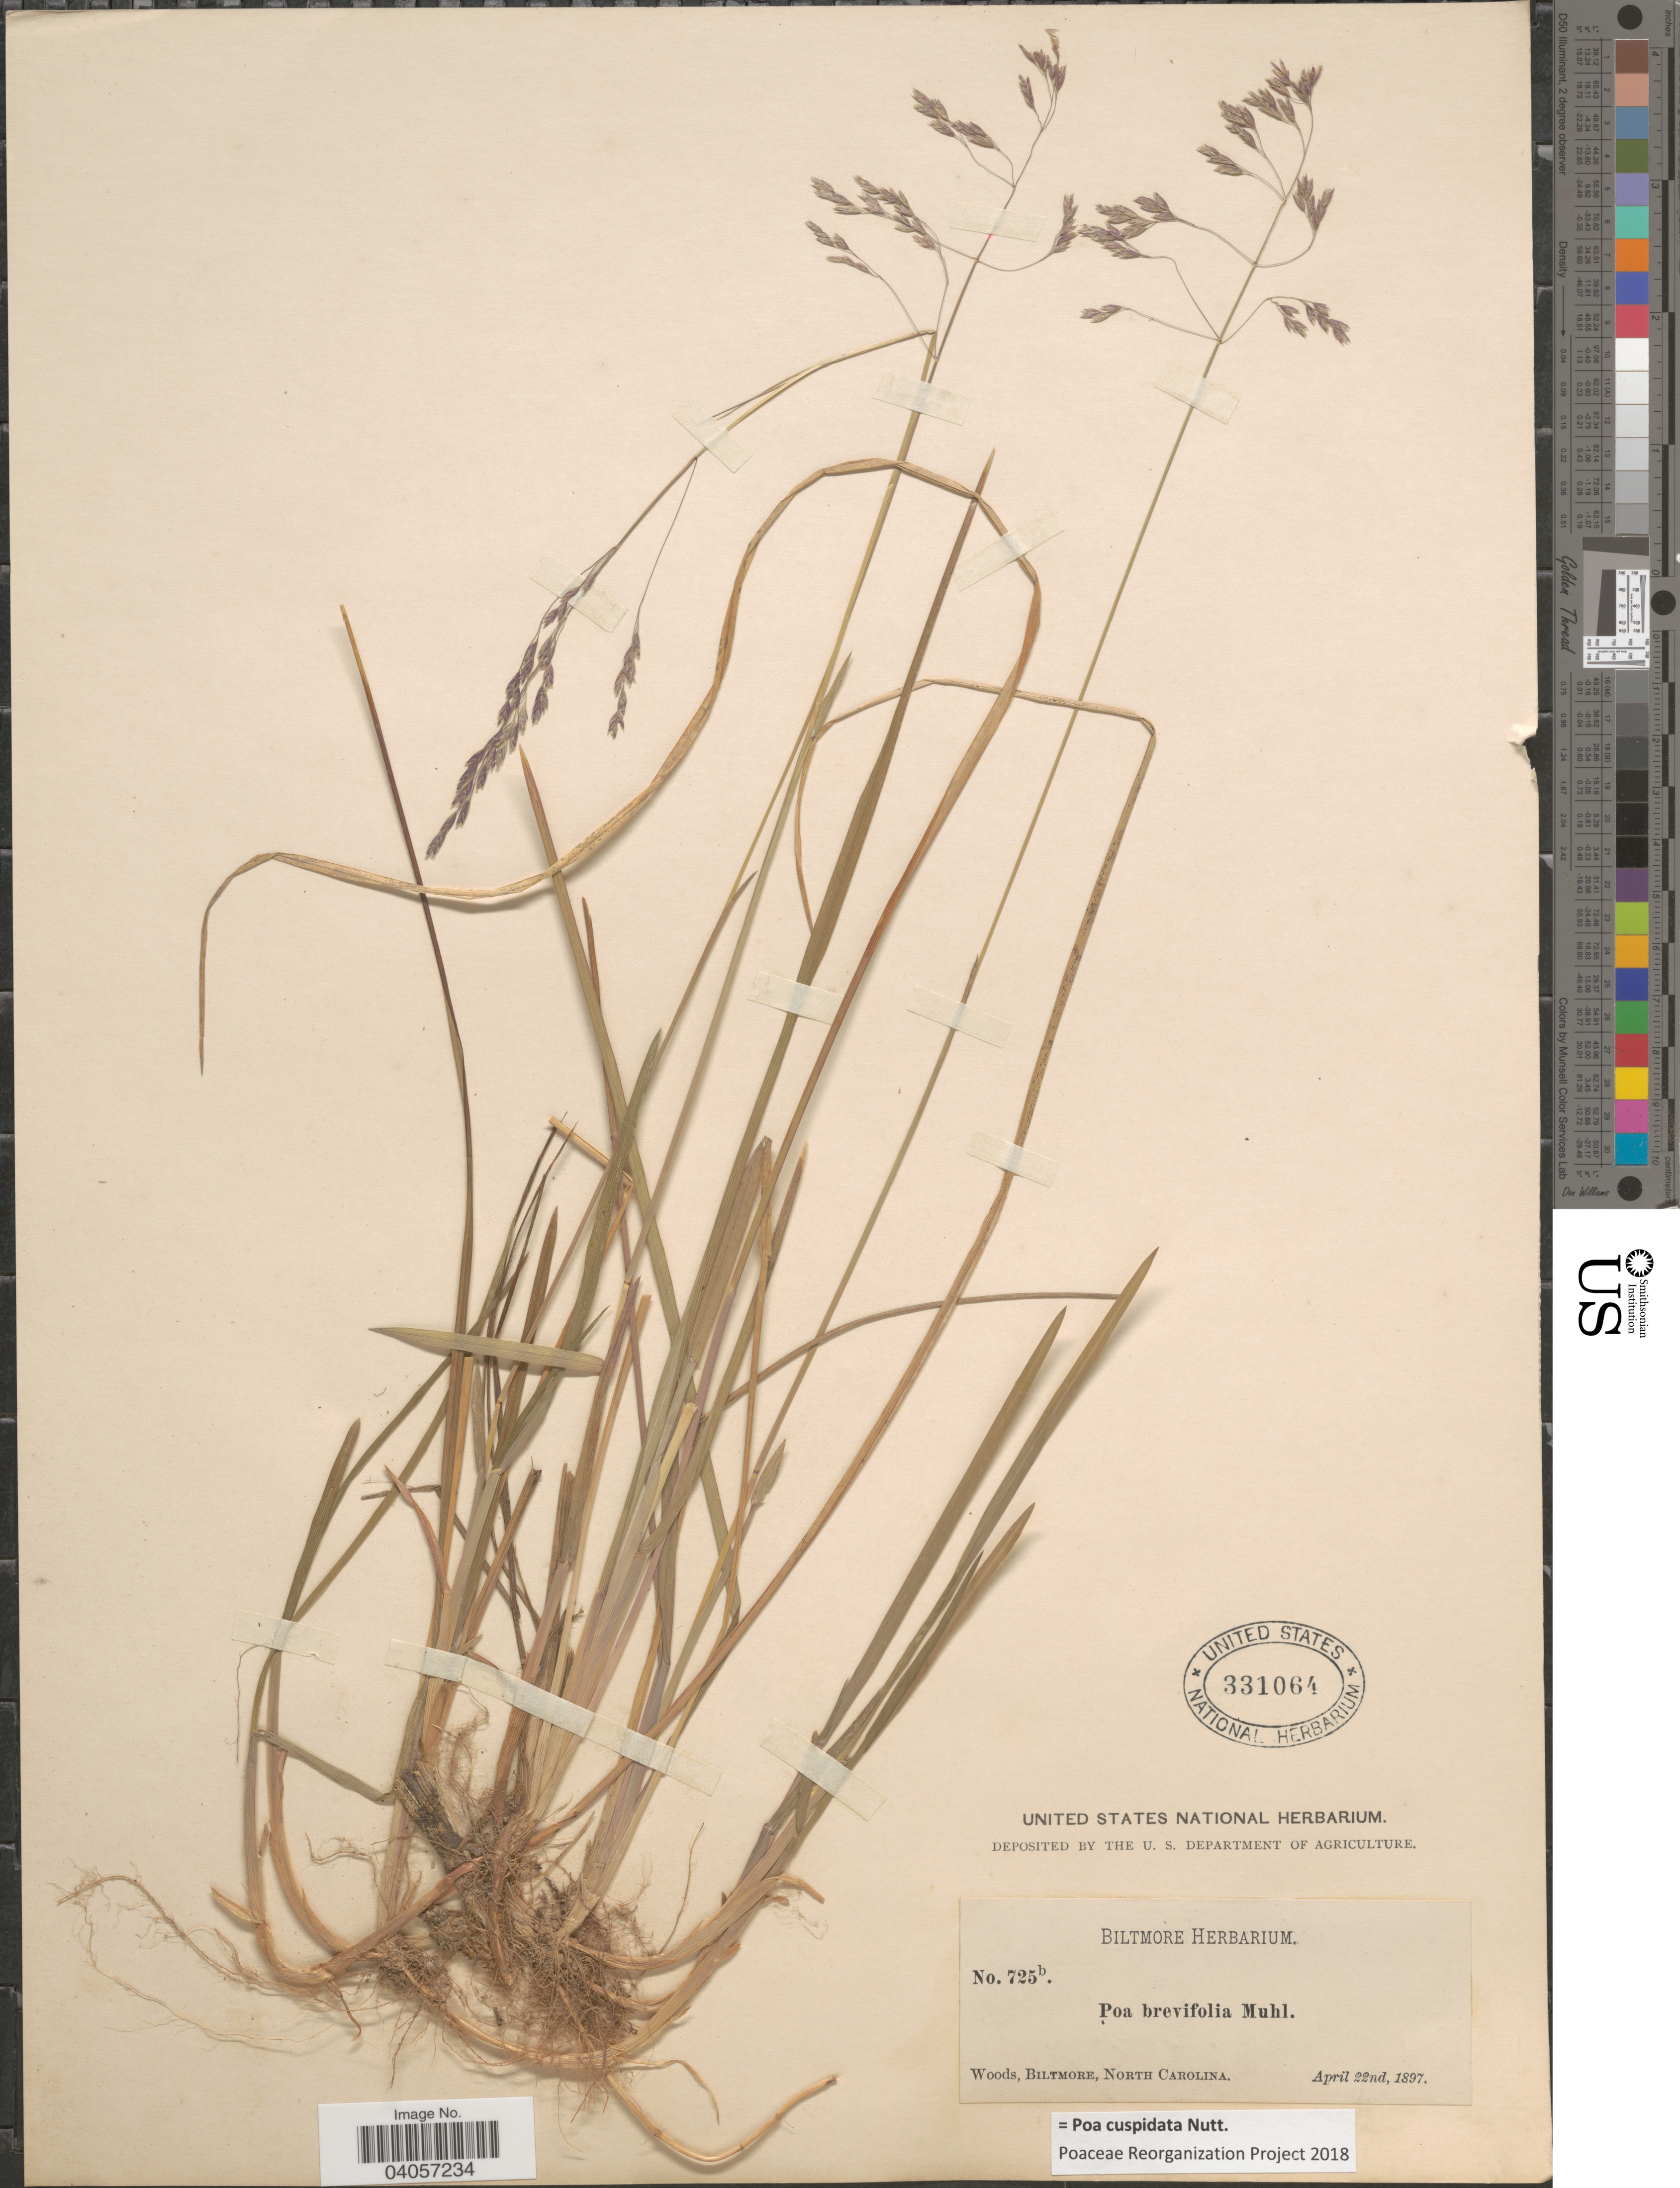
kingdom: Plantae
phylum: Tracheophyta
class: Liliopsida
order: Poales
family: Poaceae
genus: Poa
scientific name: Poa cuspidata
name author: Nutt.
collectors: ex herb. Biltmore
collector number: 725b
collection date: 1897-04-22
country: United States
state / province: North Carolina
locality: Biltmore.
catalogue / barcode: US 331064